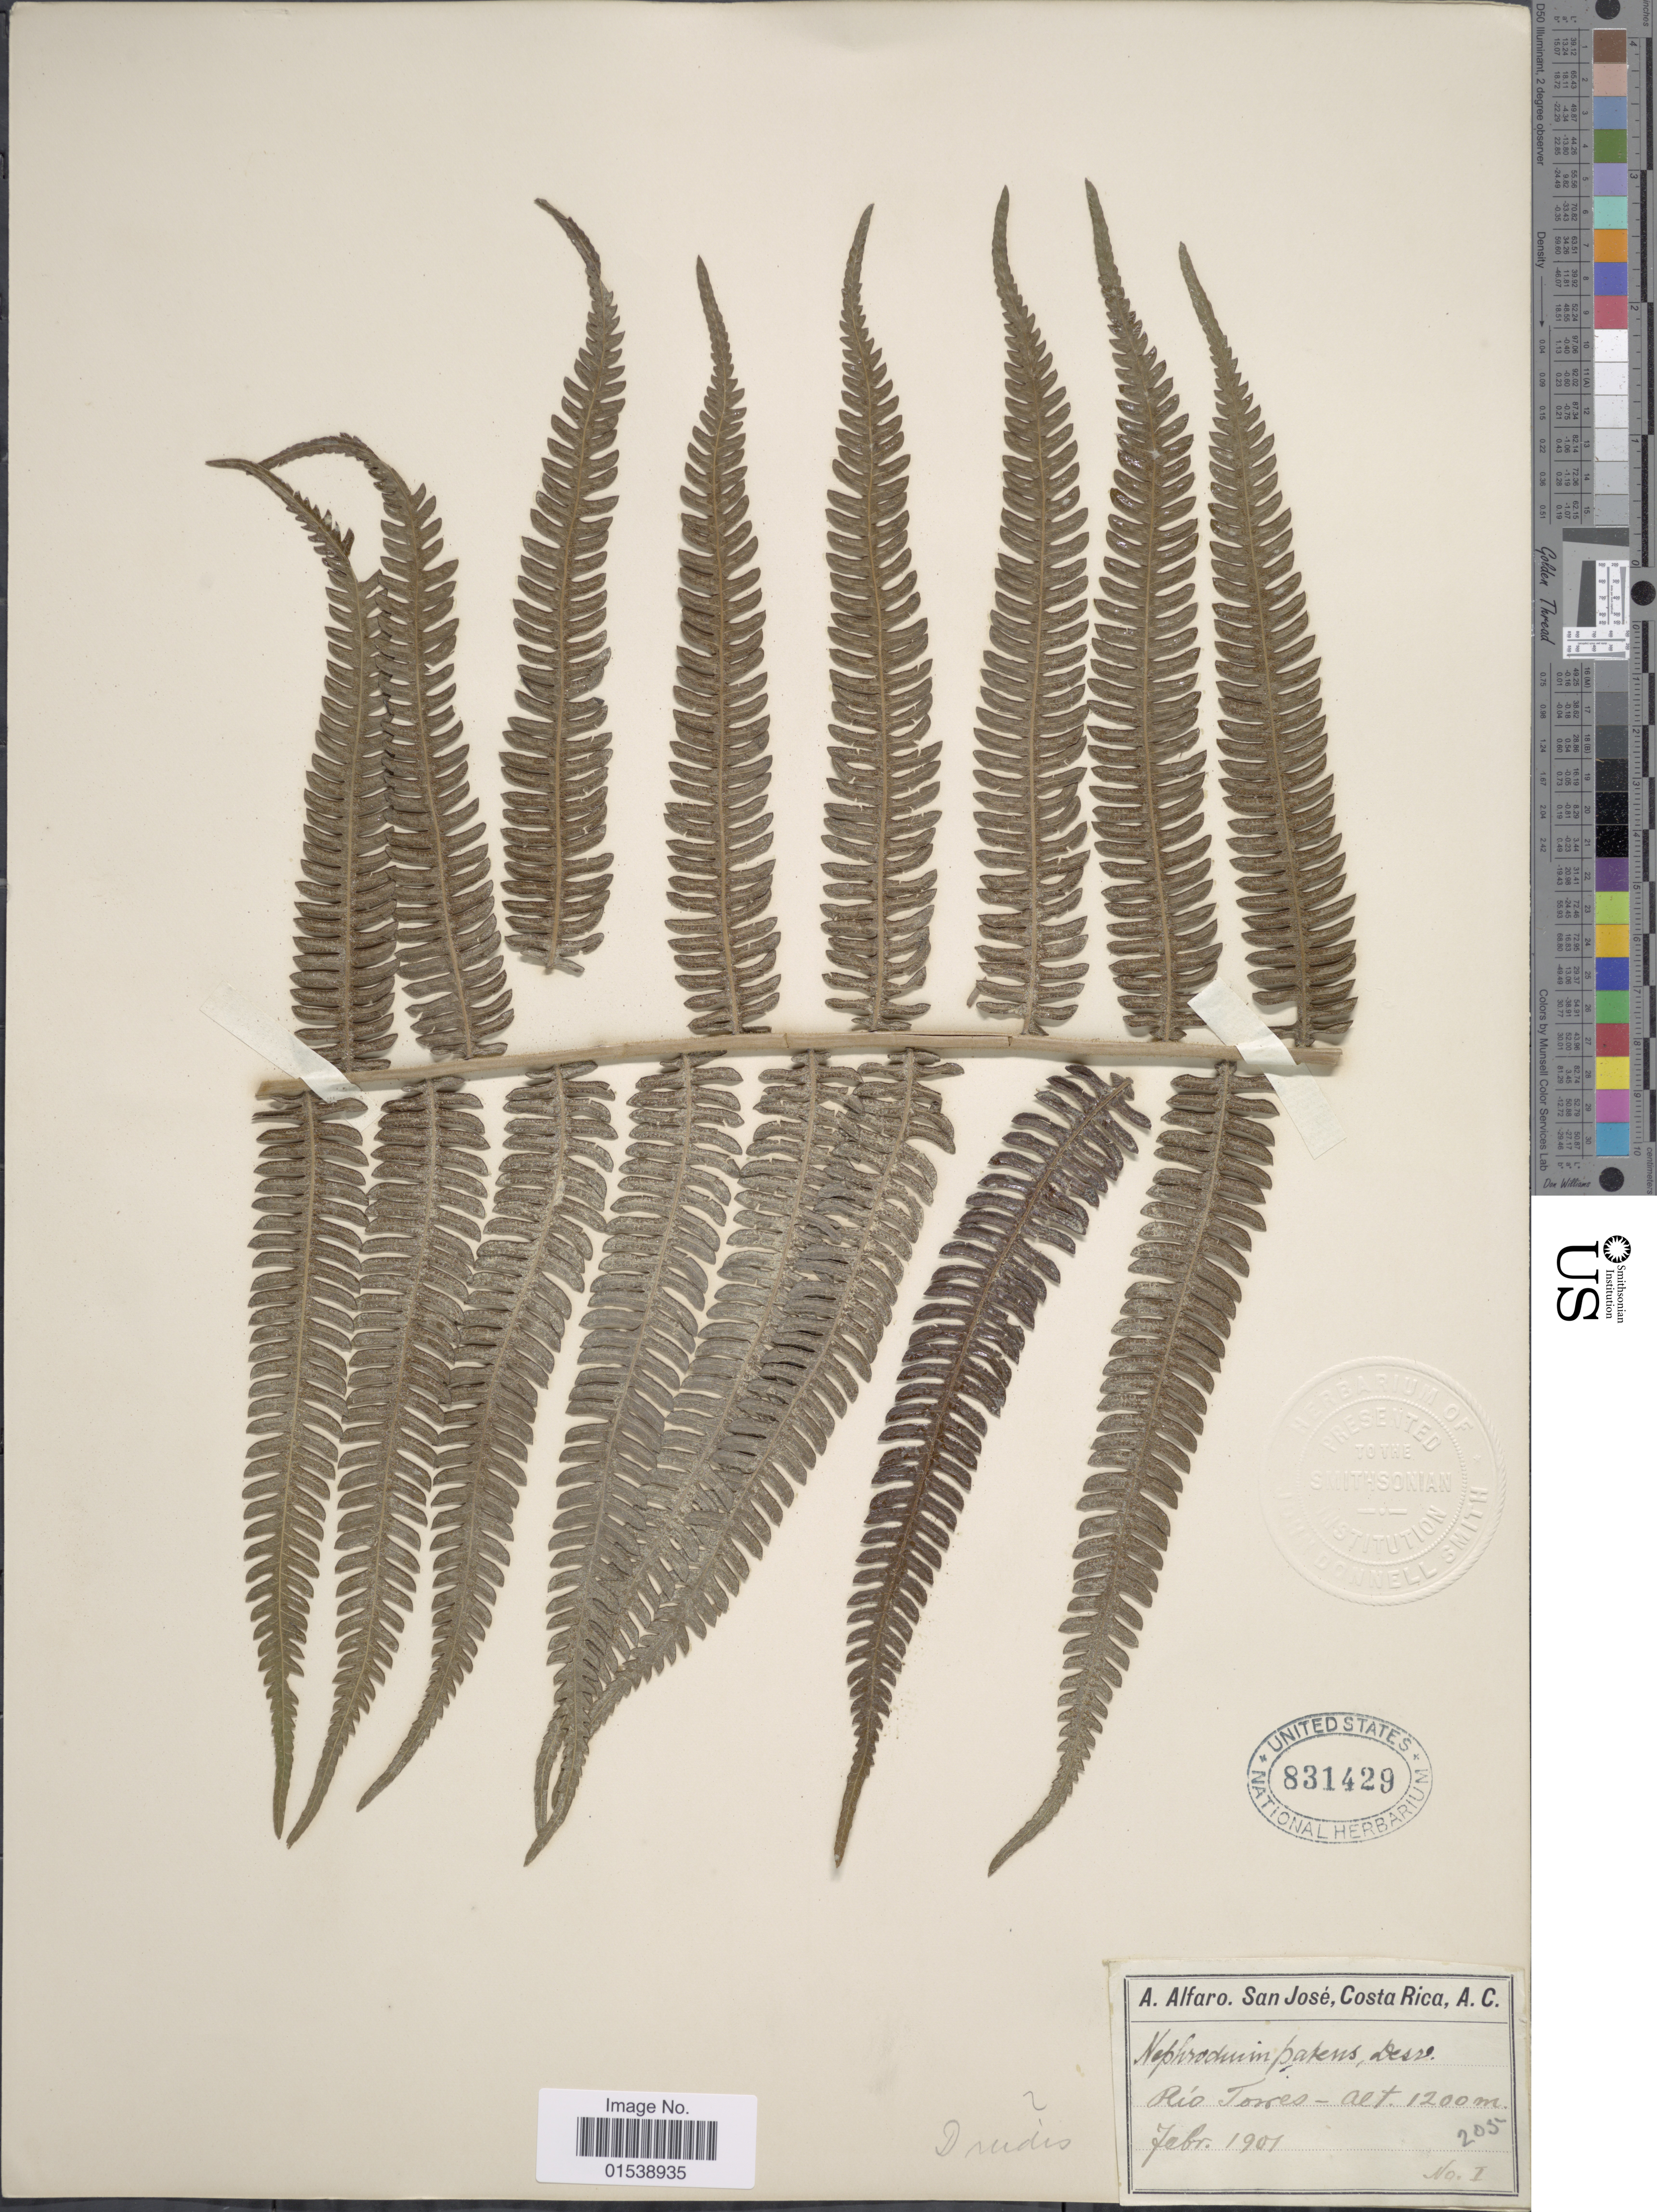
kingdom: Plantae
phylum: Tracheophyta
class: Polypodiopsida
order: Polypodiales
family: Thelypteridaceae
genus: Amauropelta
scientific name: Amauropelta rudis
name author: (Kunze) Pic. Serm.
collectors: A. Alfaro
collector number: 1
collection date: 1901-02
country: Costa Rica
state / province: San José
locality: Rio Torres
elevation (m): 1200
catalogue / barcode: US 831429